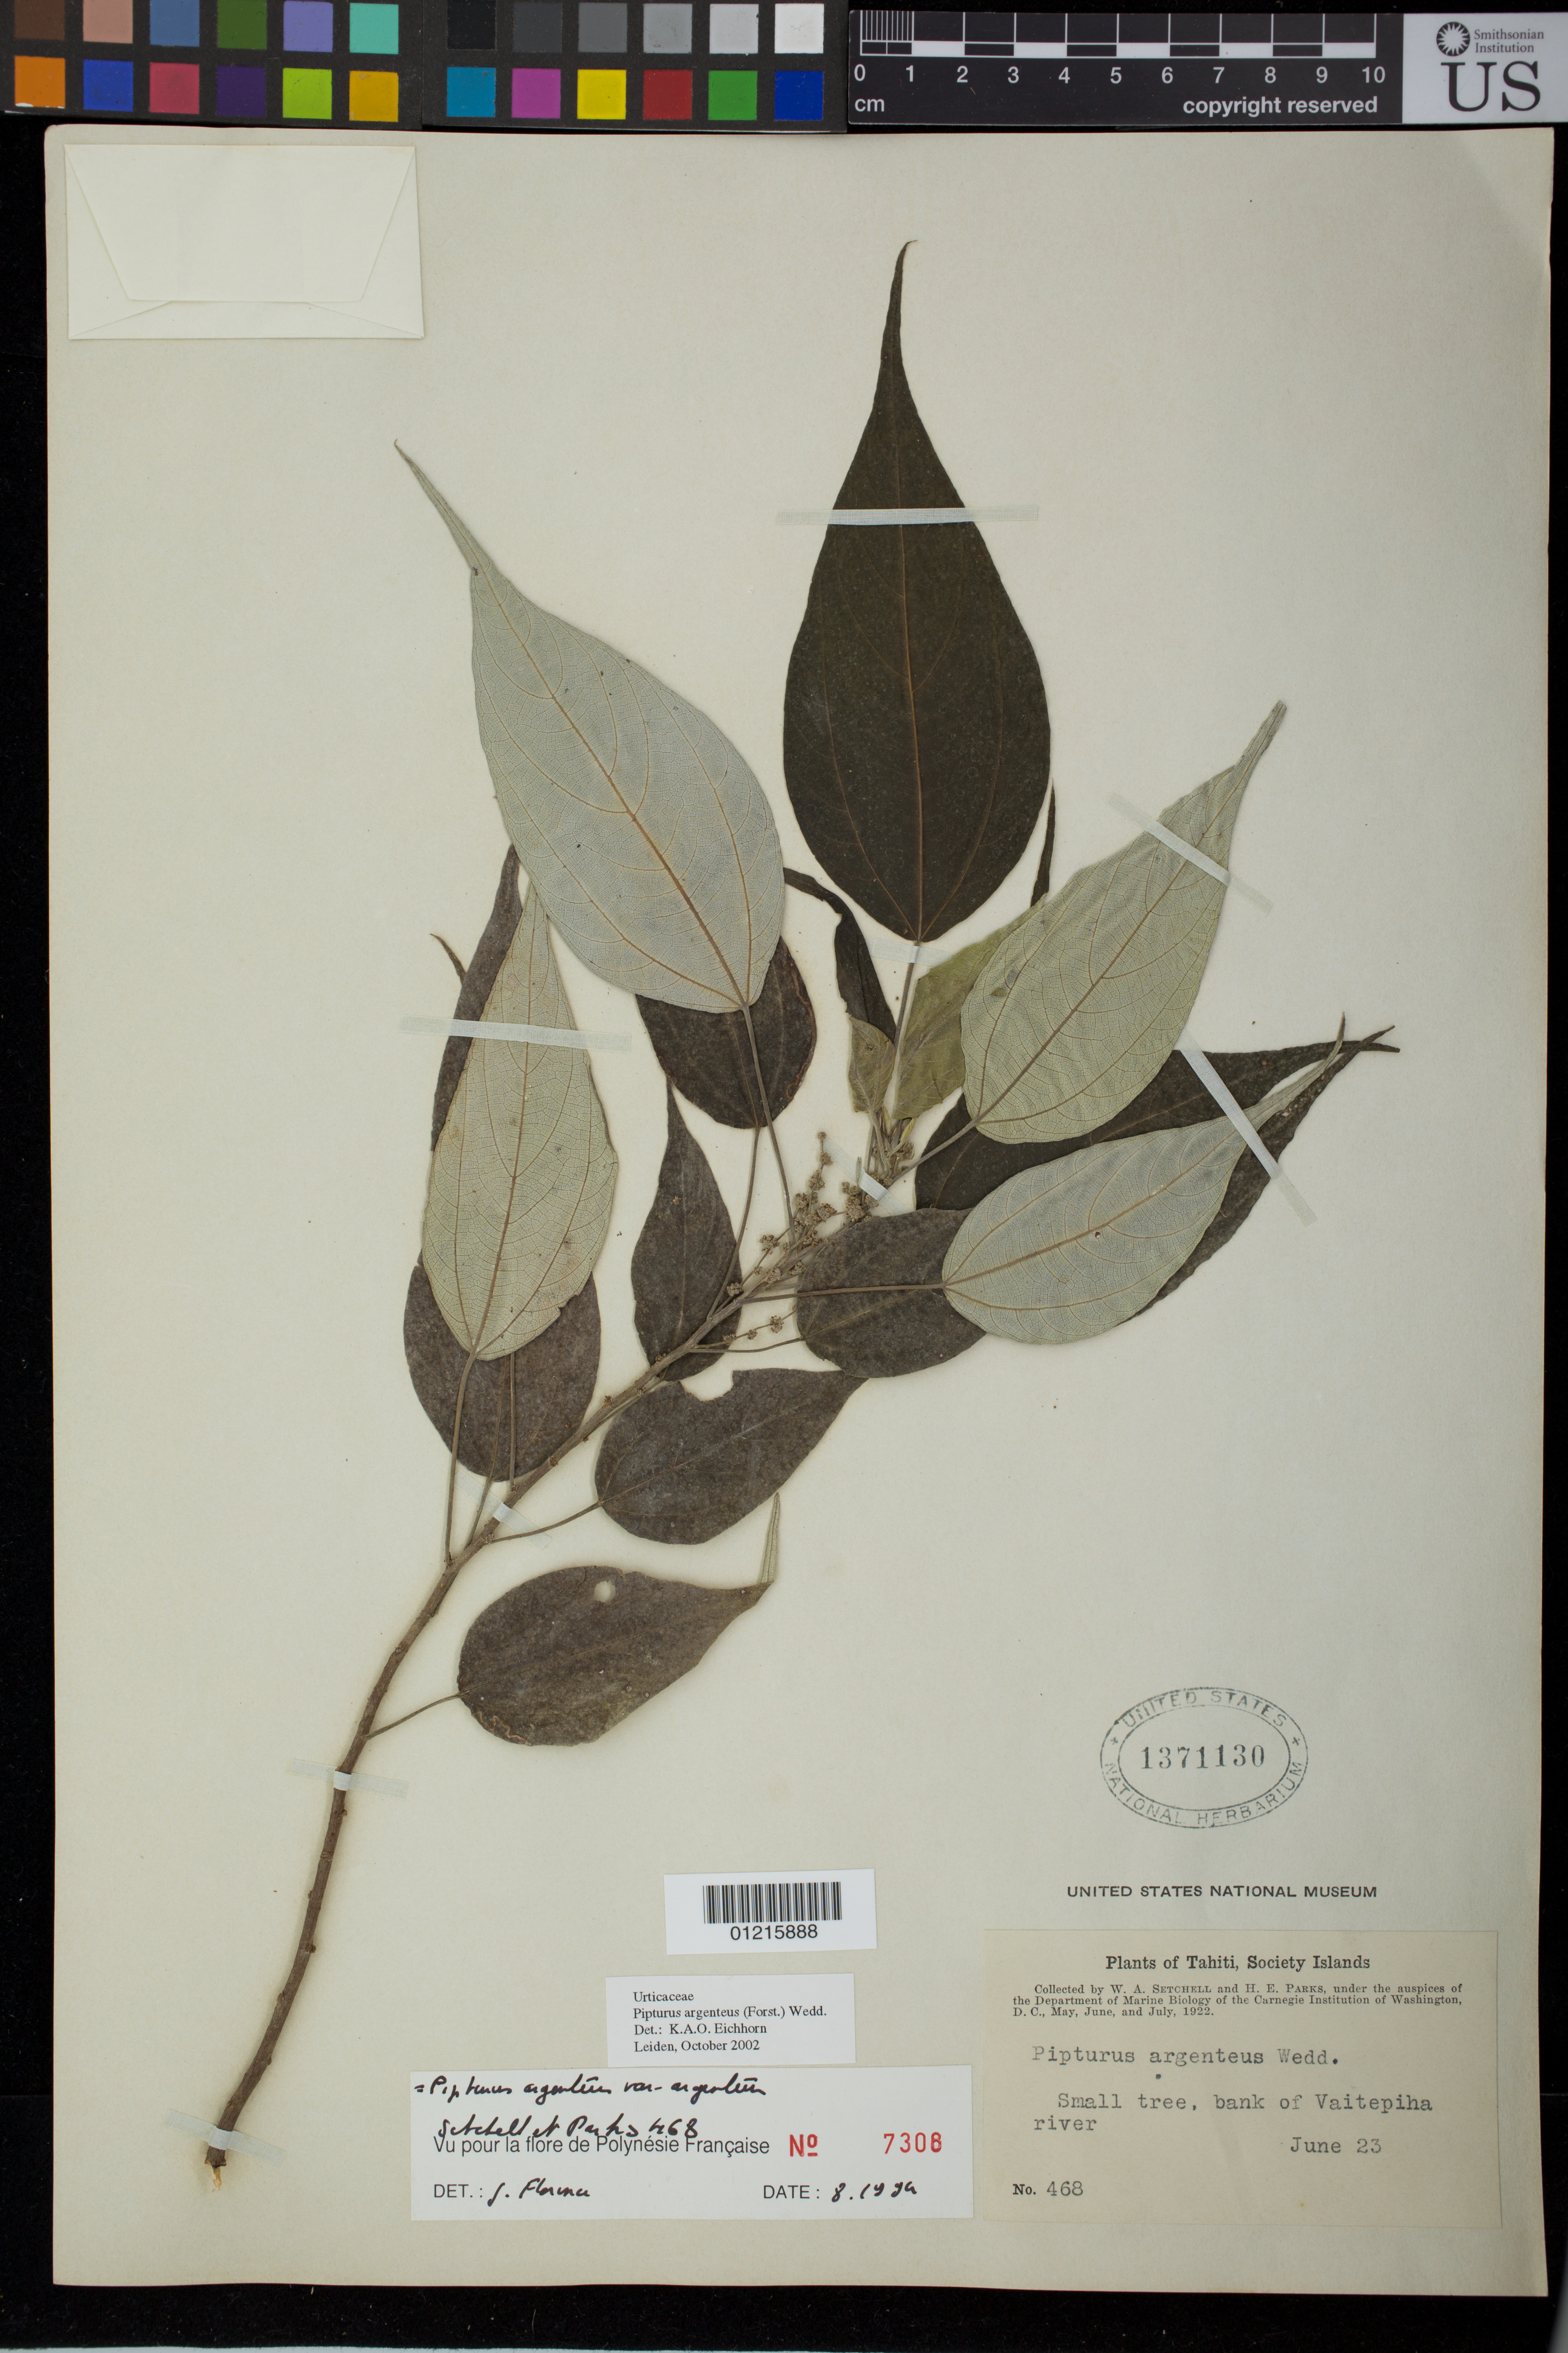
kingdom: Plantae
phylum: Tracheophyta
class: Magnoliopsida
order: Rosales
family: Urticaceae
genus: Pipturus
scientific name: Pipturus argenteus var. argenteus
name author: (G. Forst.) Wedd.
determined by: Florence, J.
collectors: W. Setchell & H. E. Parks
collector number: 468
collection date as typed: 22 Jun 1922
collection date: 1922-06-22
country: French Polynesia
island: Tahiti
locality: Tahiti [Society Is.]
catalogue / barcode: US 1371130